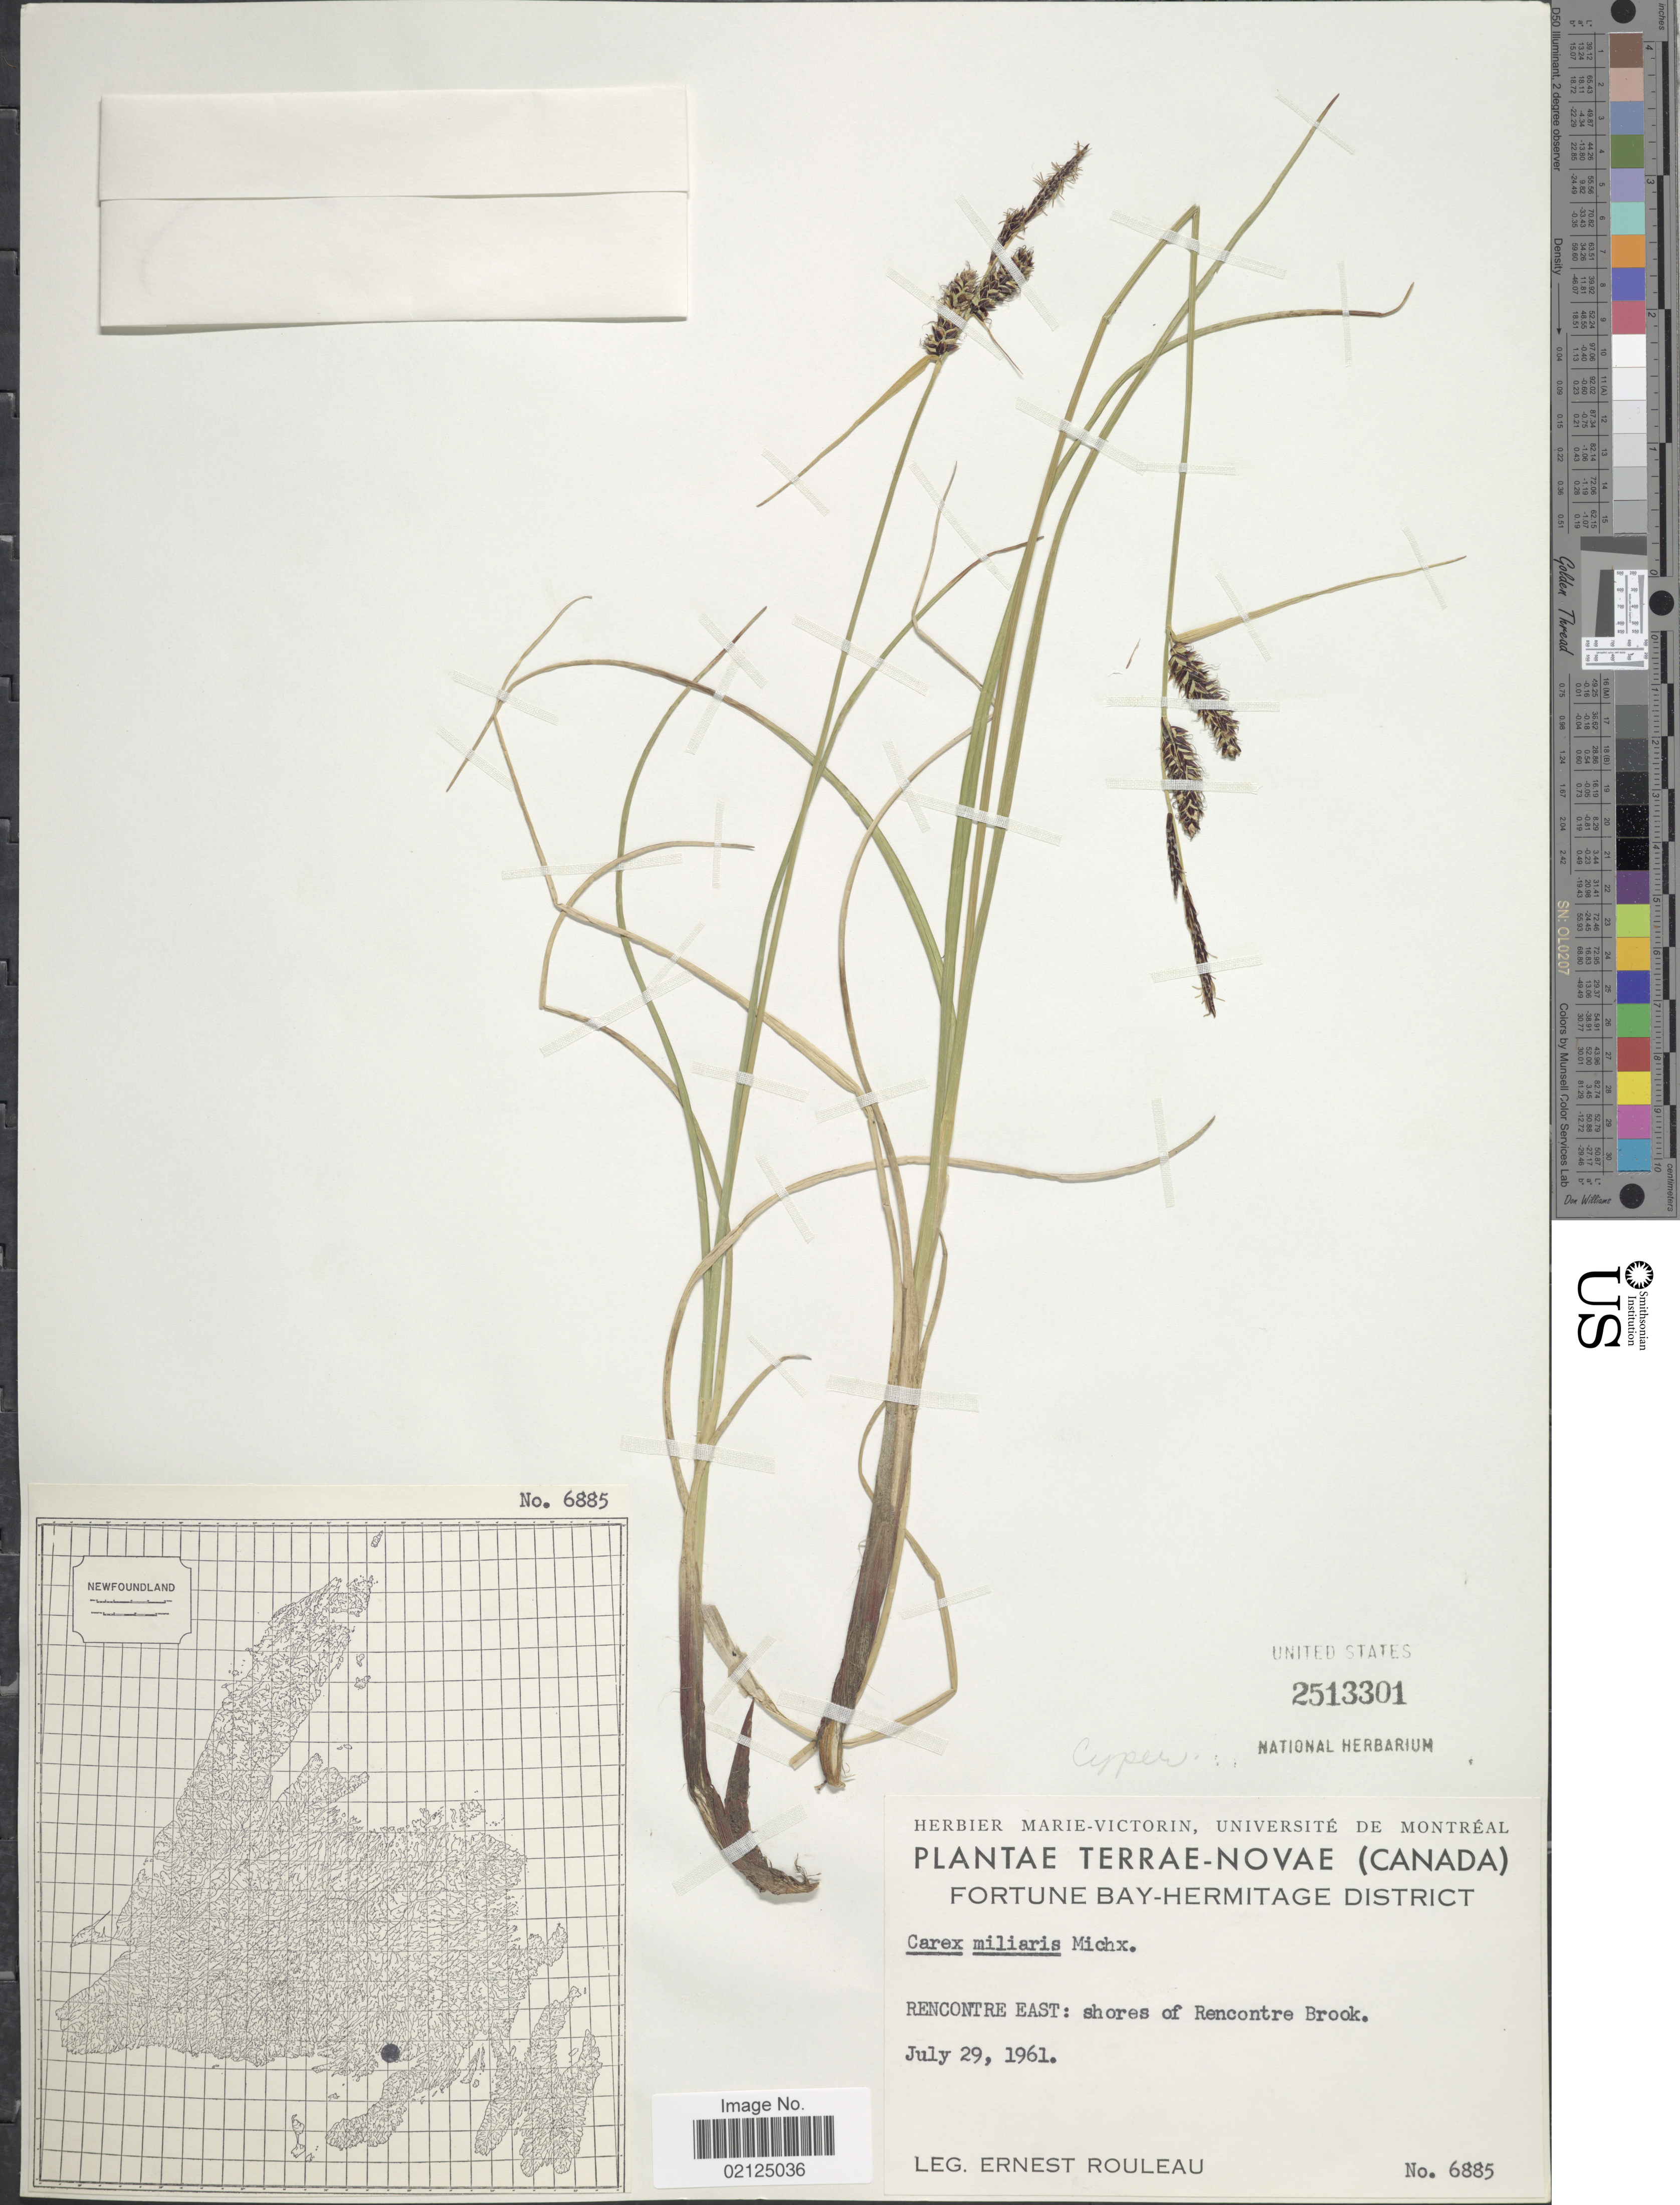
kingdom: Plantae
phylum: Tracheophyta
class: Liliopsida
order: Poales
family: Cyperaceae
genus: Carex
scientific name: Carex miliaris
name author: Michx.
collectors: J. Rouleau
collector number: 6885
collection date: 1964-07-29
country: Canada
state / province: Newfoundland and Labrador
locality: Terra-Novae. Fortune Bay-Hermitage District. Rencontre East: shores of Rencontre Brook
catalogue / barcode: US 2513301